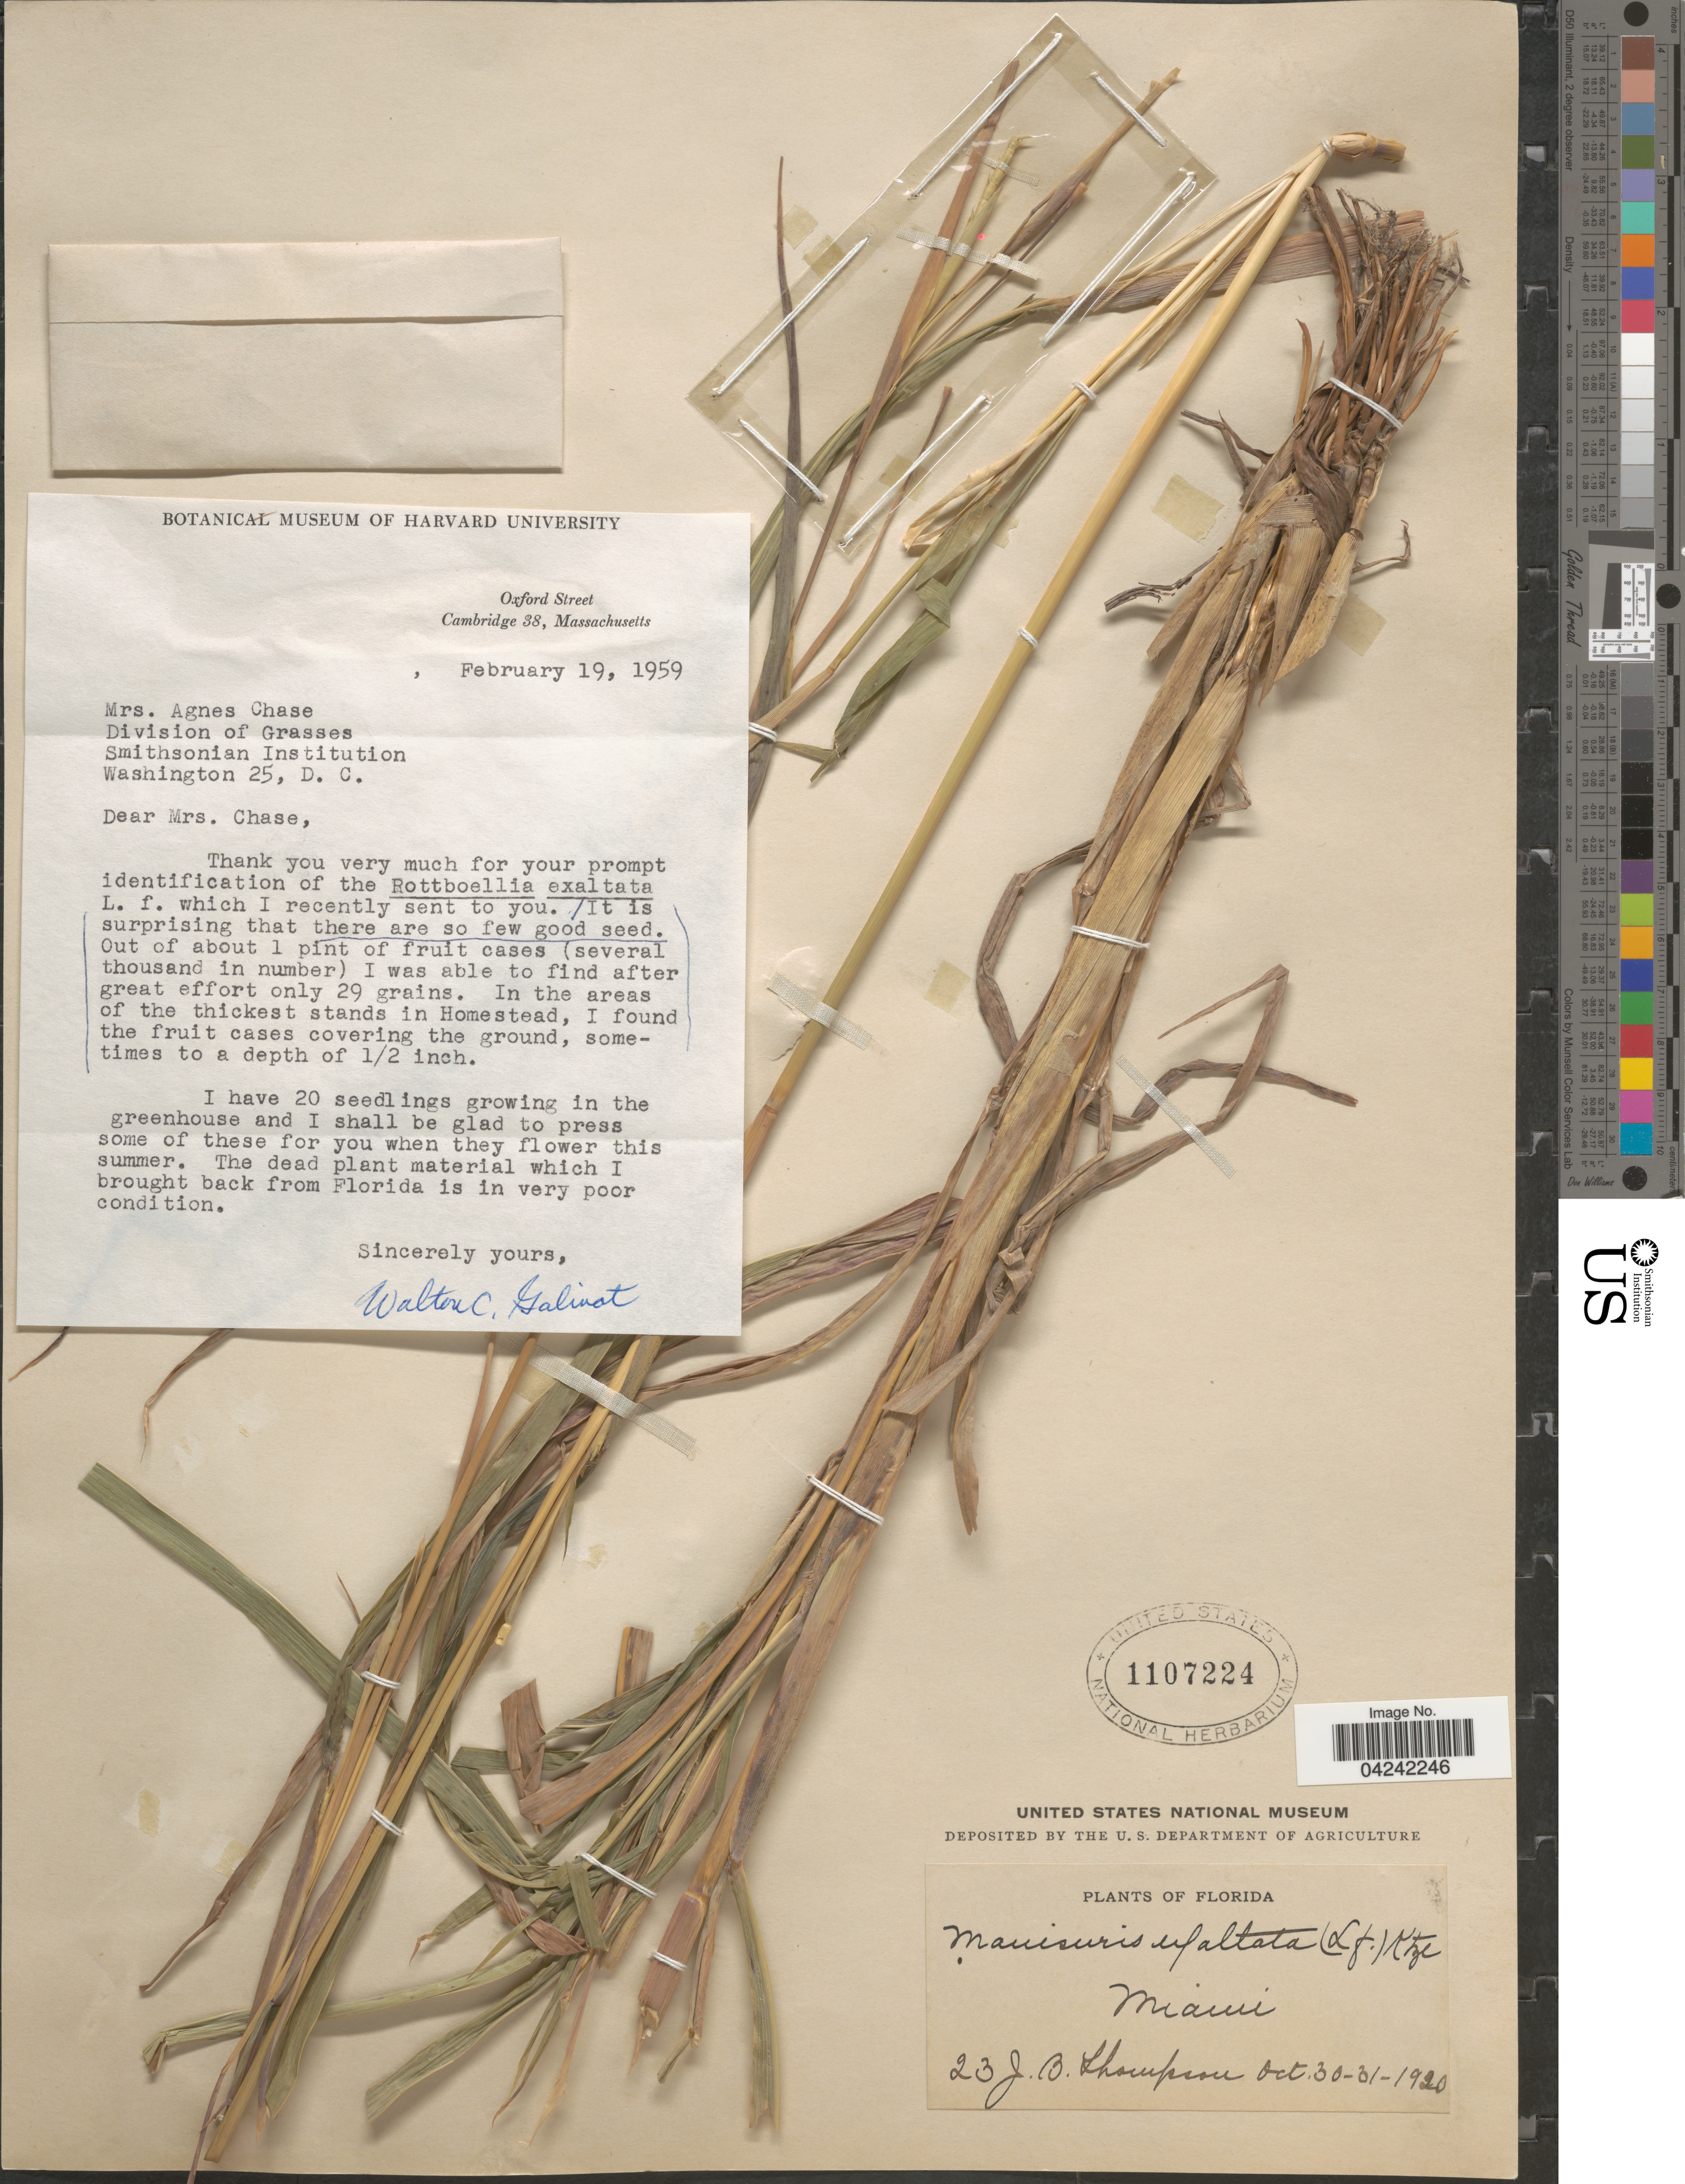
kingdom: Plantae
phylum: Tracheophyta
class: Liliopsida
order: Poales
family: Poaceae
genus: Rottboellia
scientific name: Rottboellia cochinchinensis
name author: (Lour.) Clayton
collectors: J. B. Thompson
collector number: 23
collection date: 1920-10-30/1920-10-31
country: United States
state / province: Florida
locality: Miami.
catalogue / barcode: US 1107224